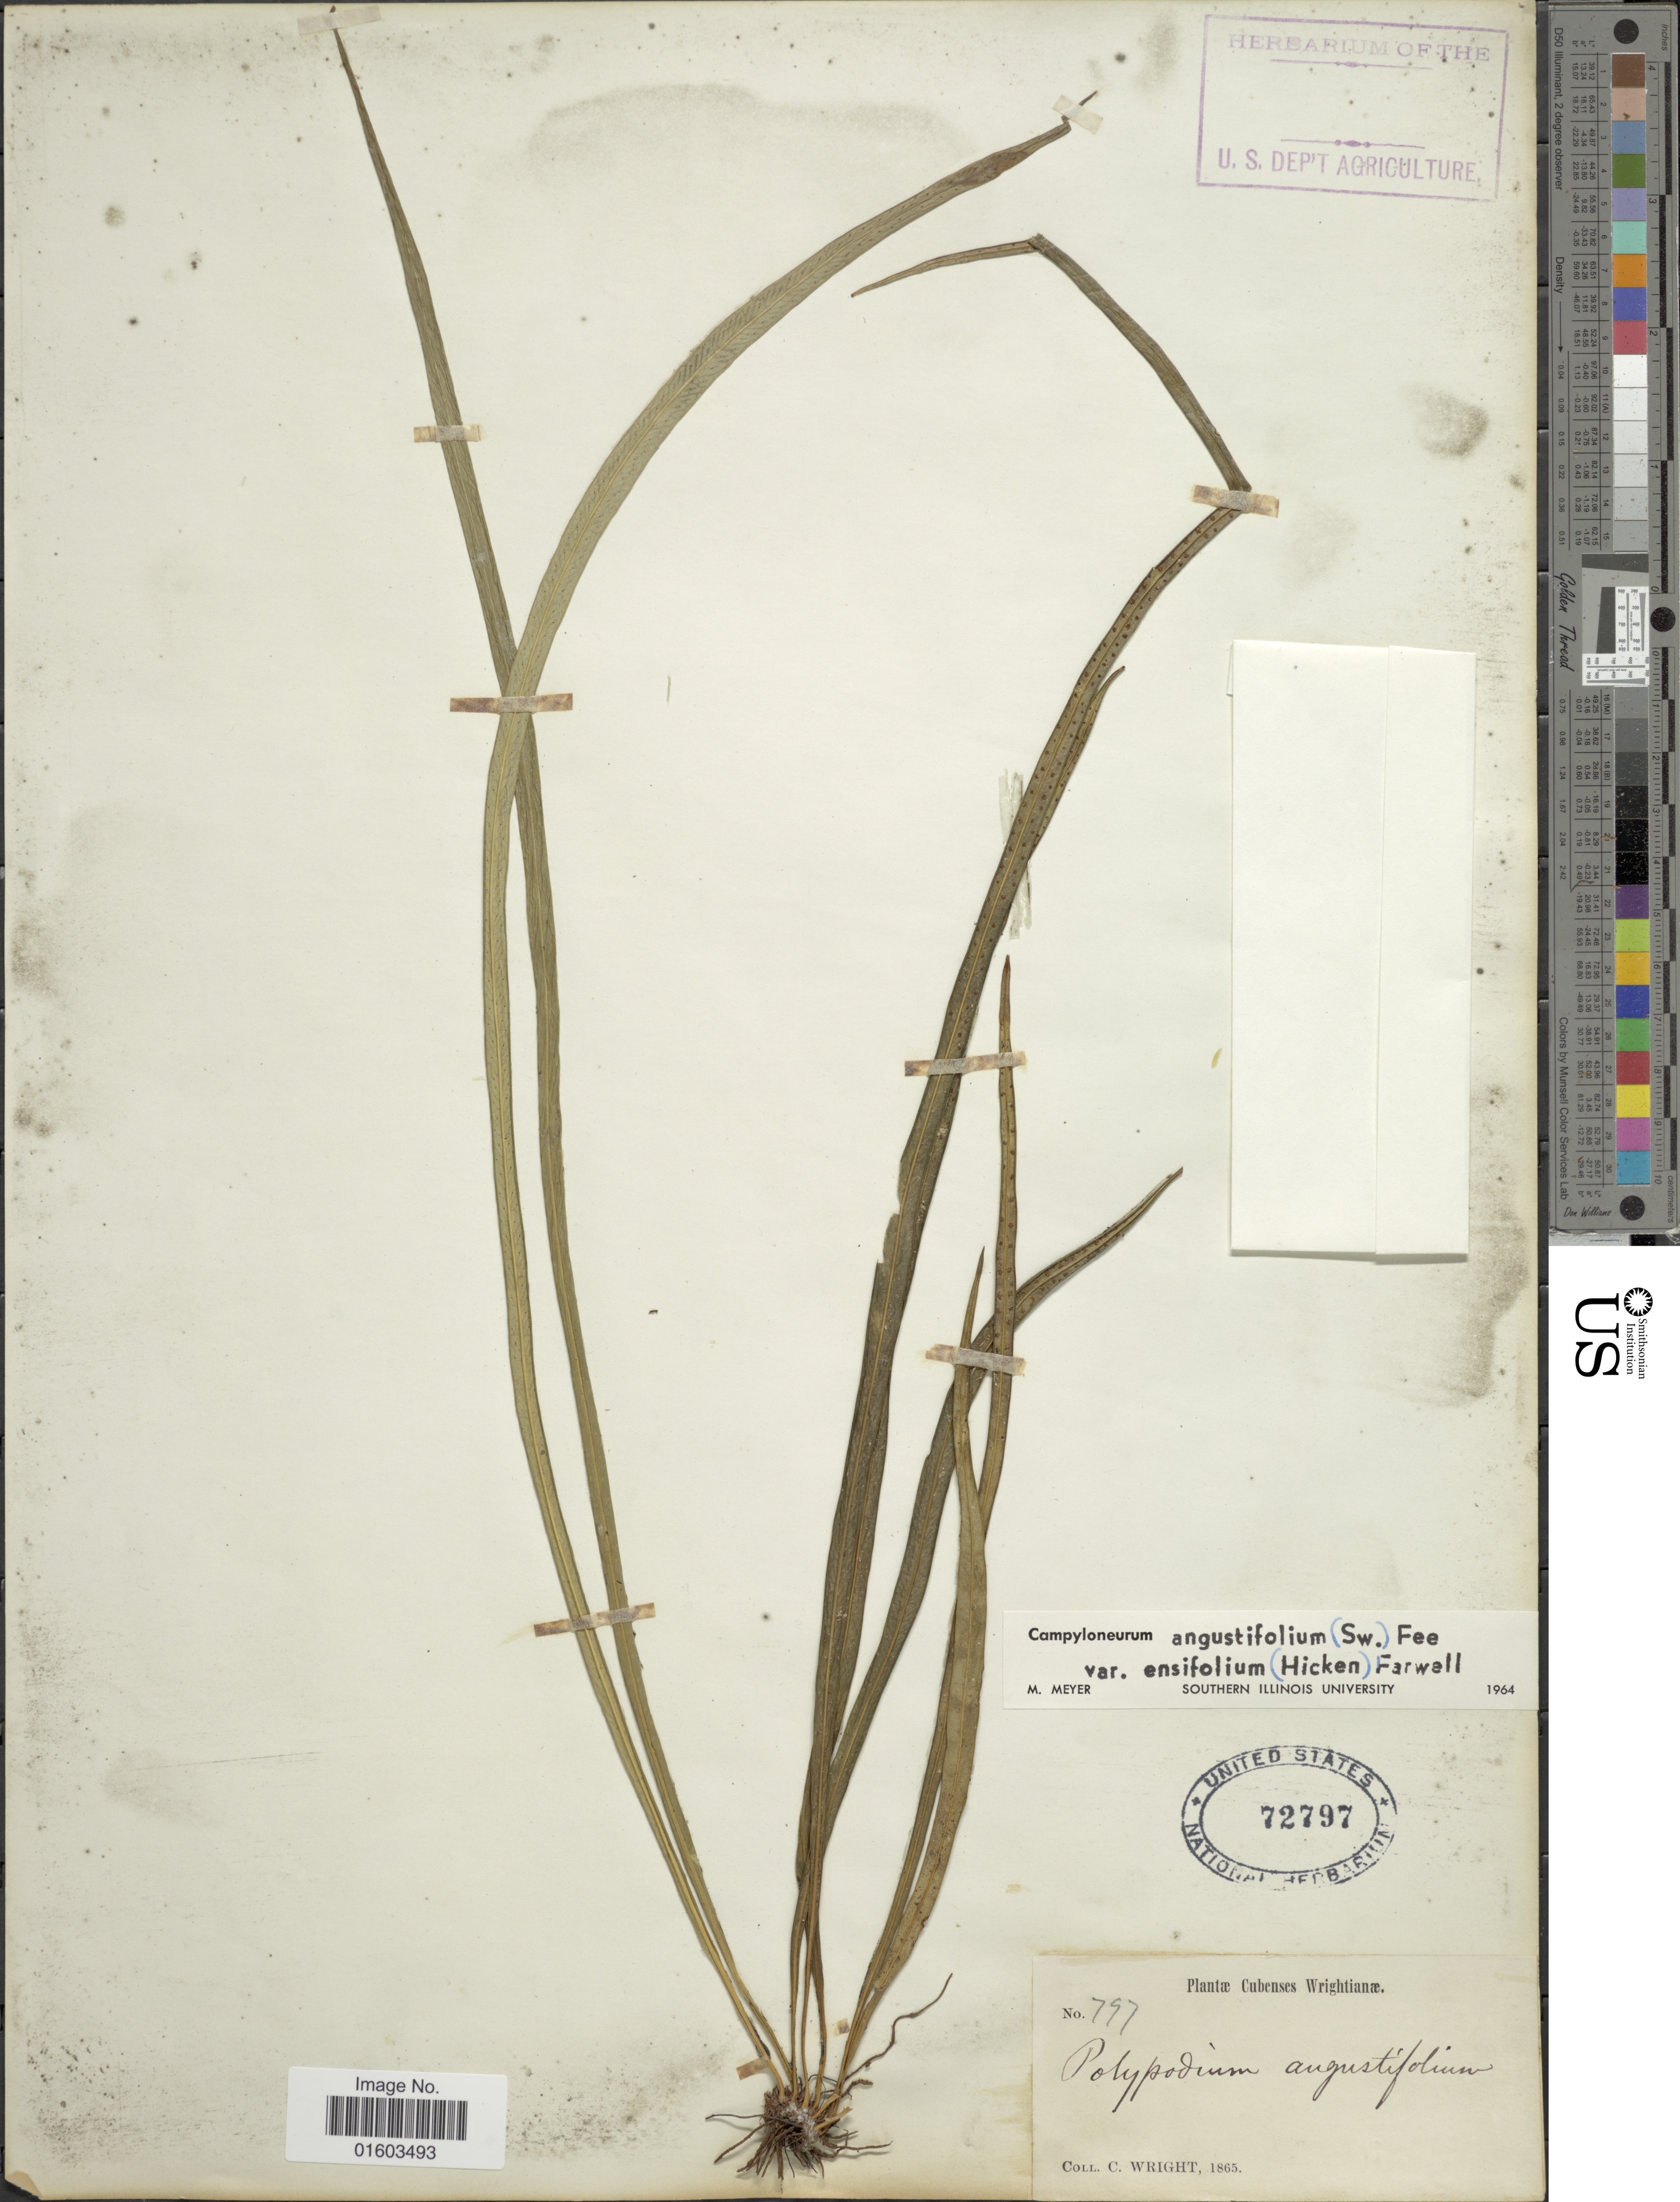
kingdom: Plantae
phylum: Tracheophyta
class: Polypodiopsida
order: Polypodiales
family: Polypodiaceae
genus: Campyloneurum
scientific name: Campyloneurum angustifolium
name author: (Sw.) Fée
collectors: C. Wright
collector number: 797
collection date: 1865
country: Cuba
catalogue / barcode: US 72797